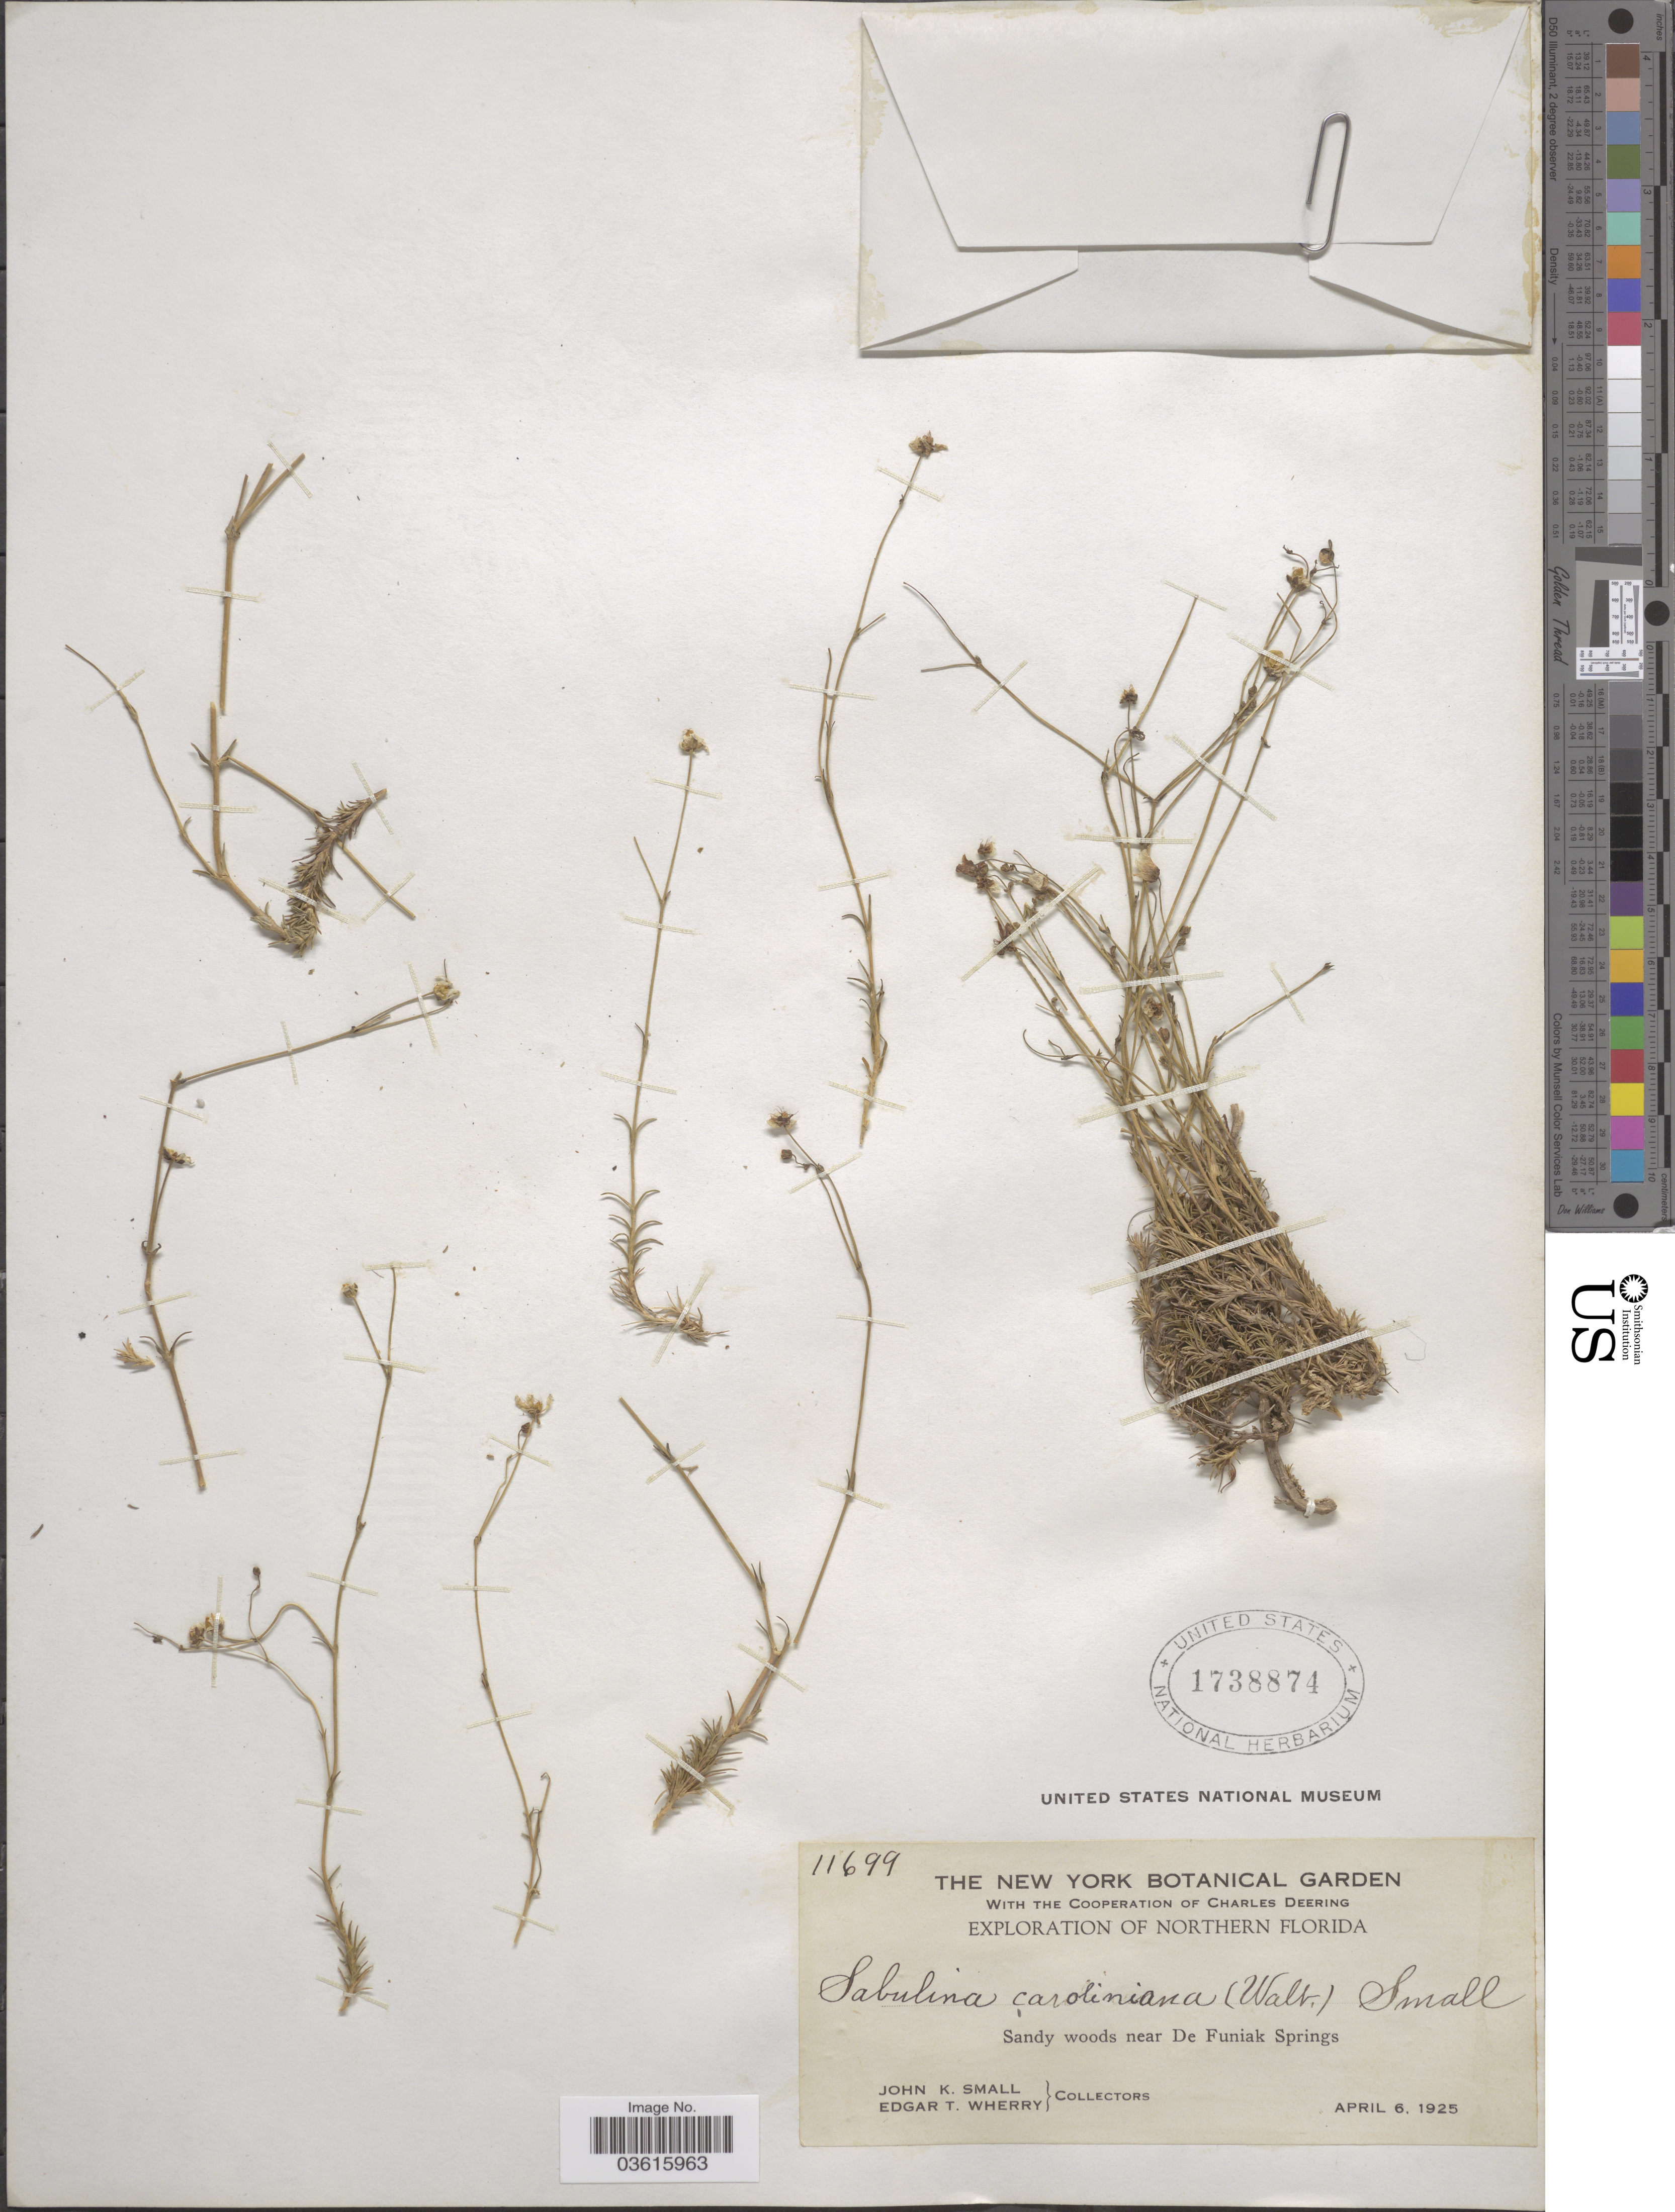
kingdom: Plantae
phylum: Tracheophyta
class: Magnoliopsida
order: Caryophyllales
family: Caryophyllaceae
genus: Minuartia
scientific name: Minuartia caroliniana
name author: (Walter) Mattf.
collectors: J. K. Small & E. T. Wherry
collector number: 11699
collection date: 1925-04-06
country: United States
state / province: Florida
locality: Northern Florida. Sandy woods near De Funiak Springs.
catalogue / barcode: US 1738874